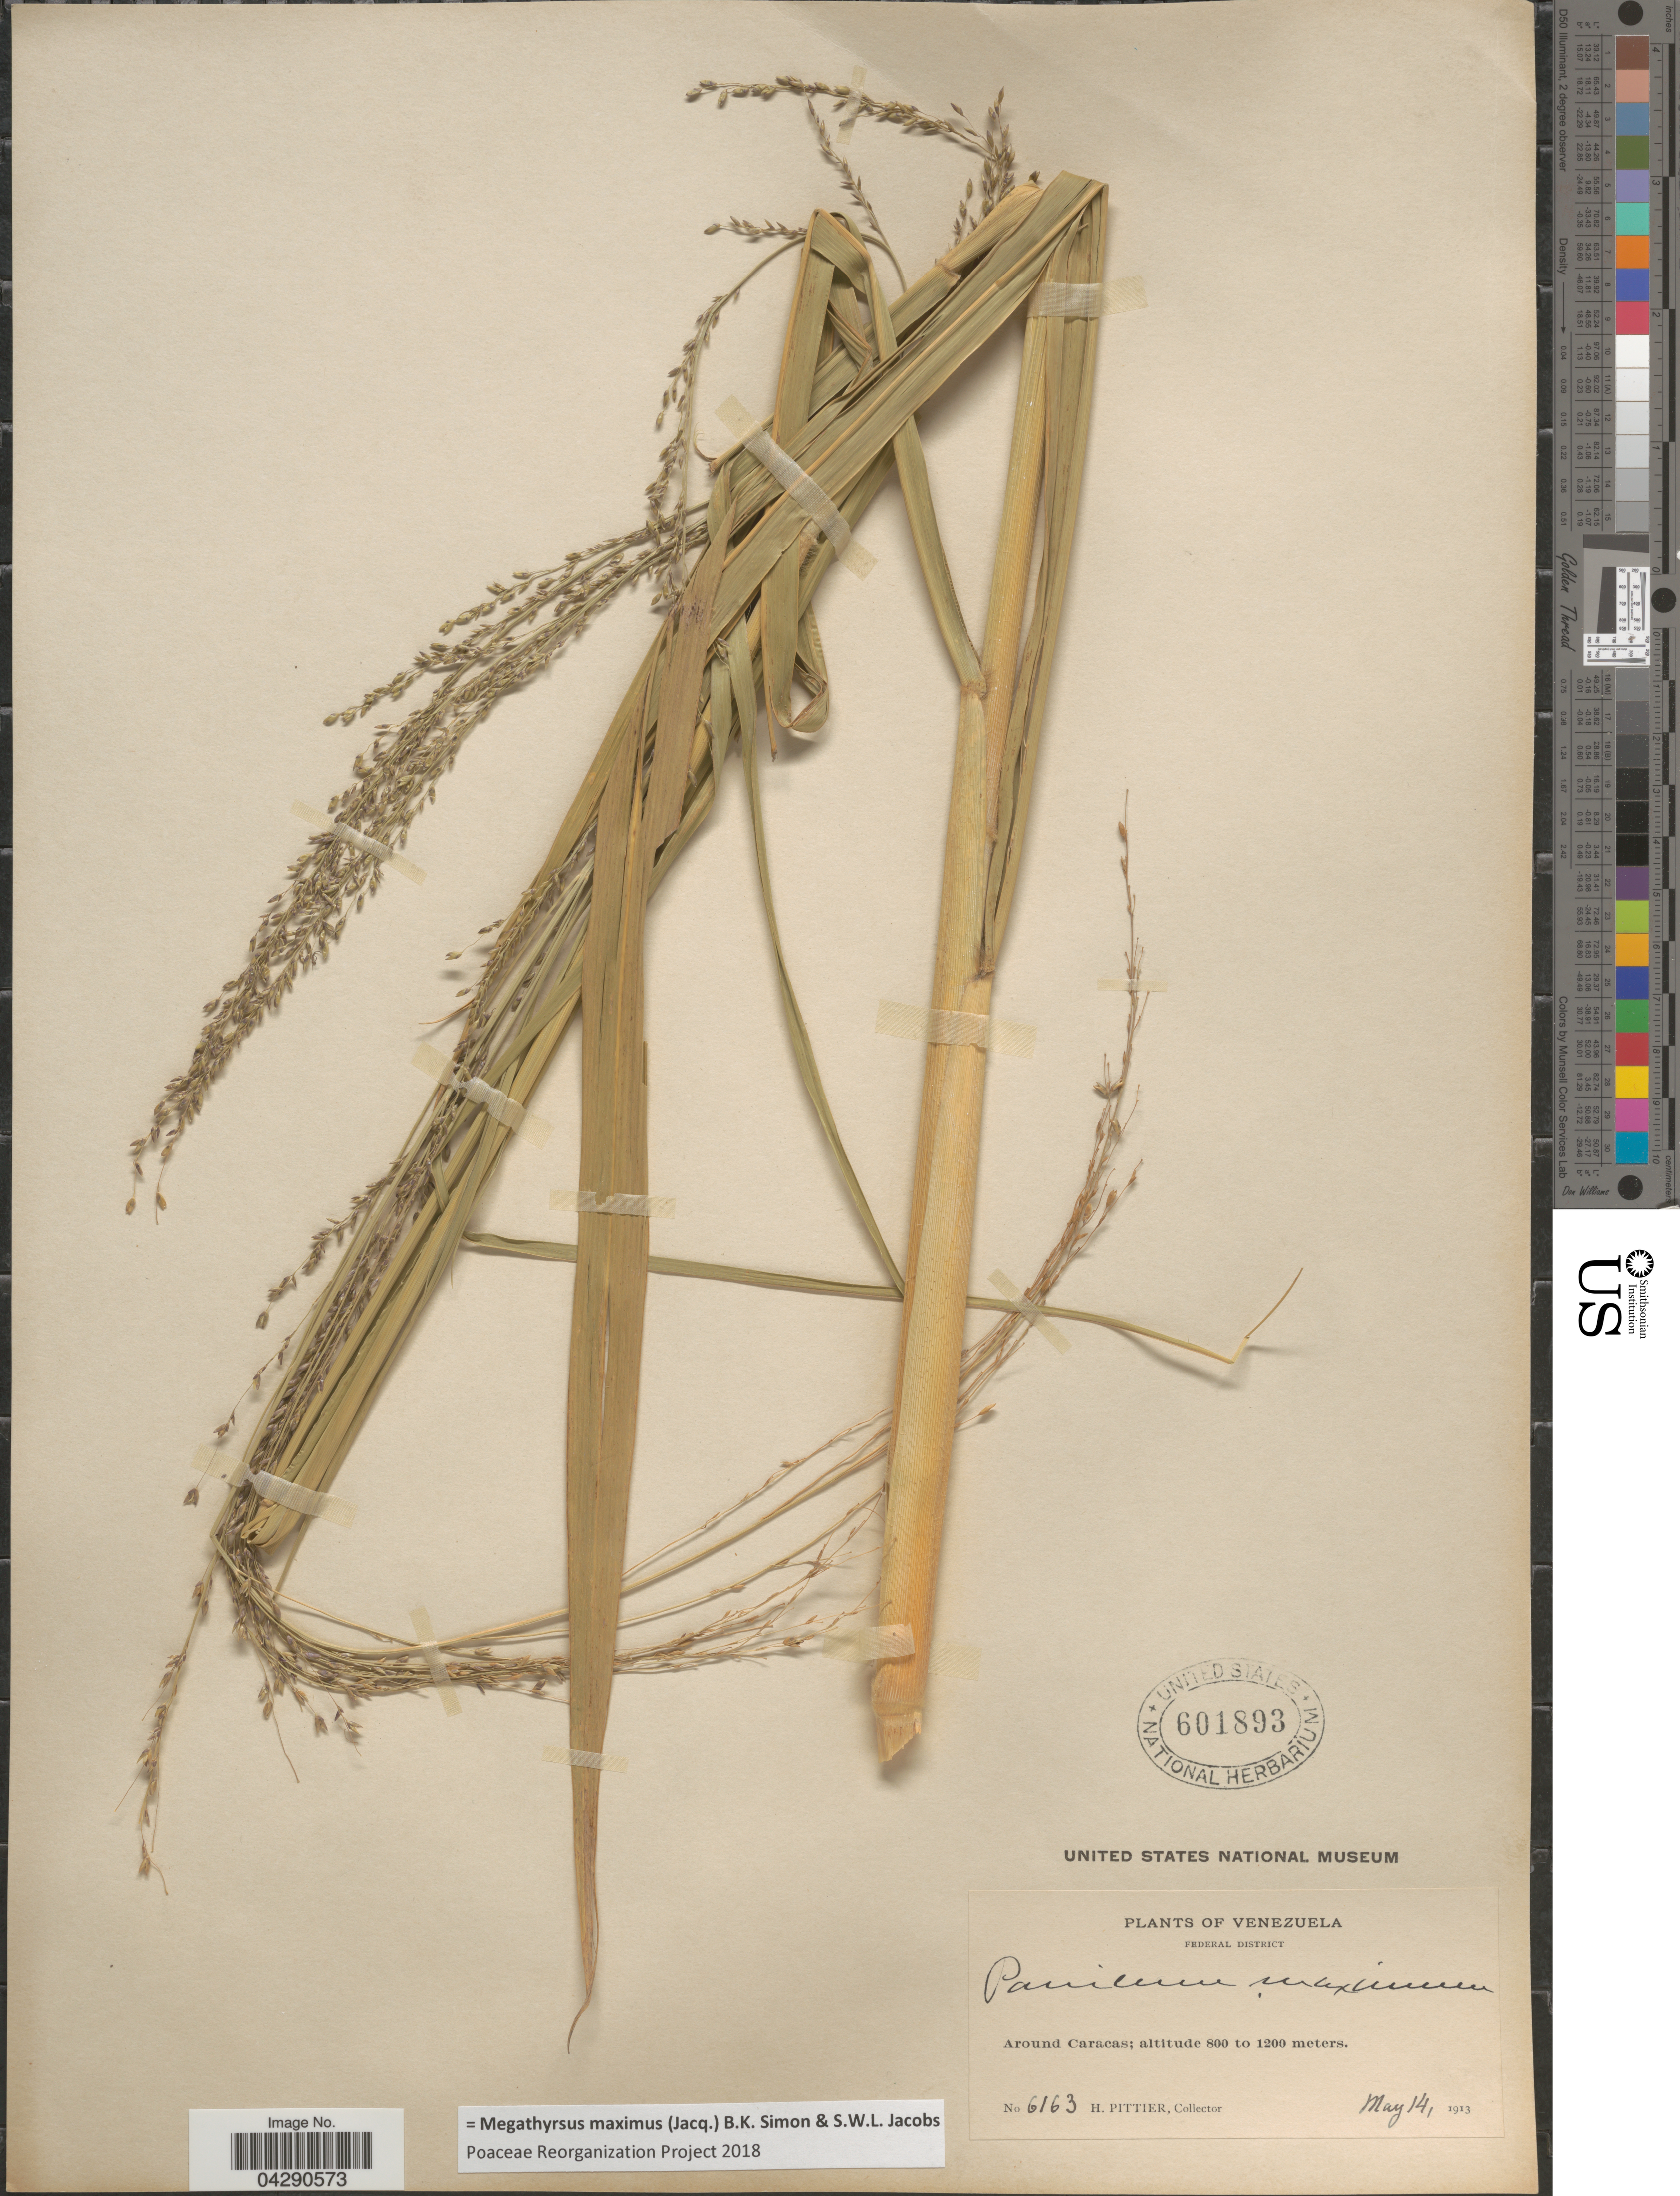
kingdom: Plantae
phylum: Tracheophyta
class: Liliopsida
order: Poales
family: Poaceae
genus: Megathyrsus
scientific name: Megathyrsus maximus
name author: (Jacq.) B.K. Simon & S.W.L. Jacobs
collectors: H. F. Pittier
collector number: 6163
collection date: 1913-05-14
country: Venezuela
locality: Federal District. Around Caracas.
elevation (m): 800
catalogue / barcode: US 601893